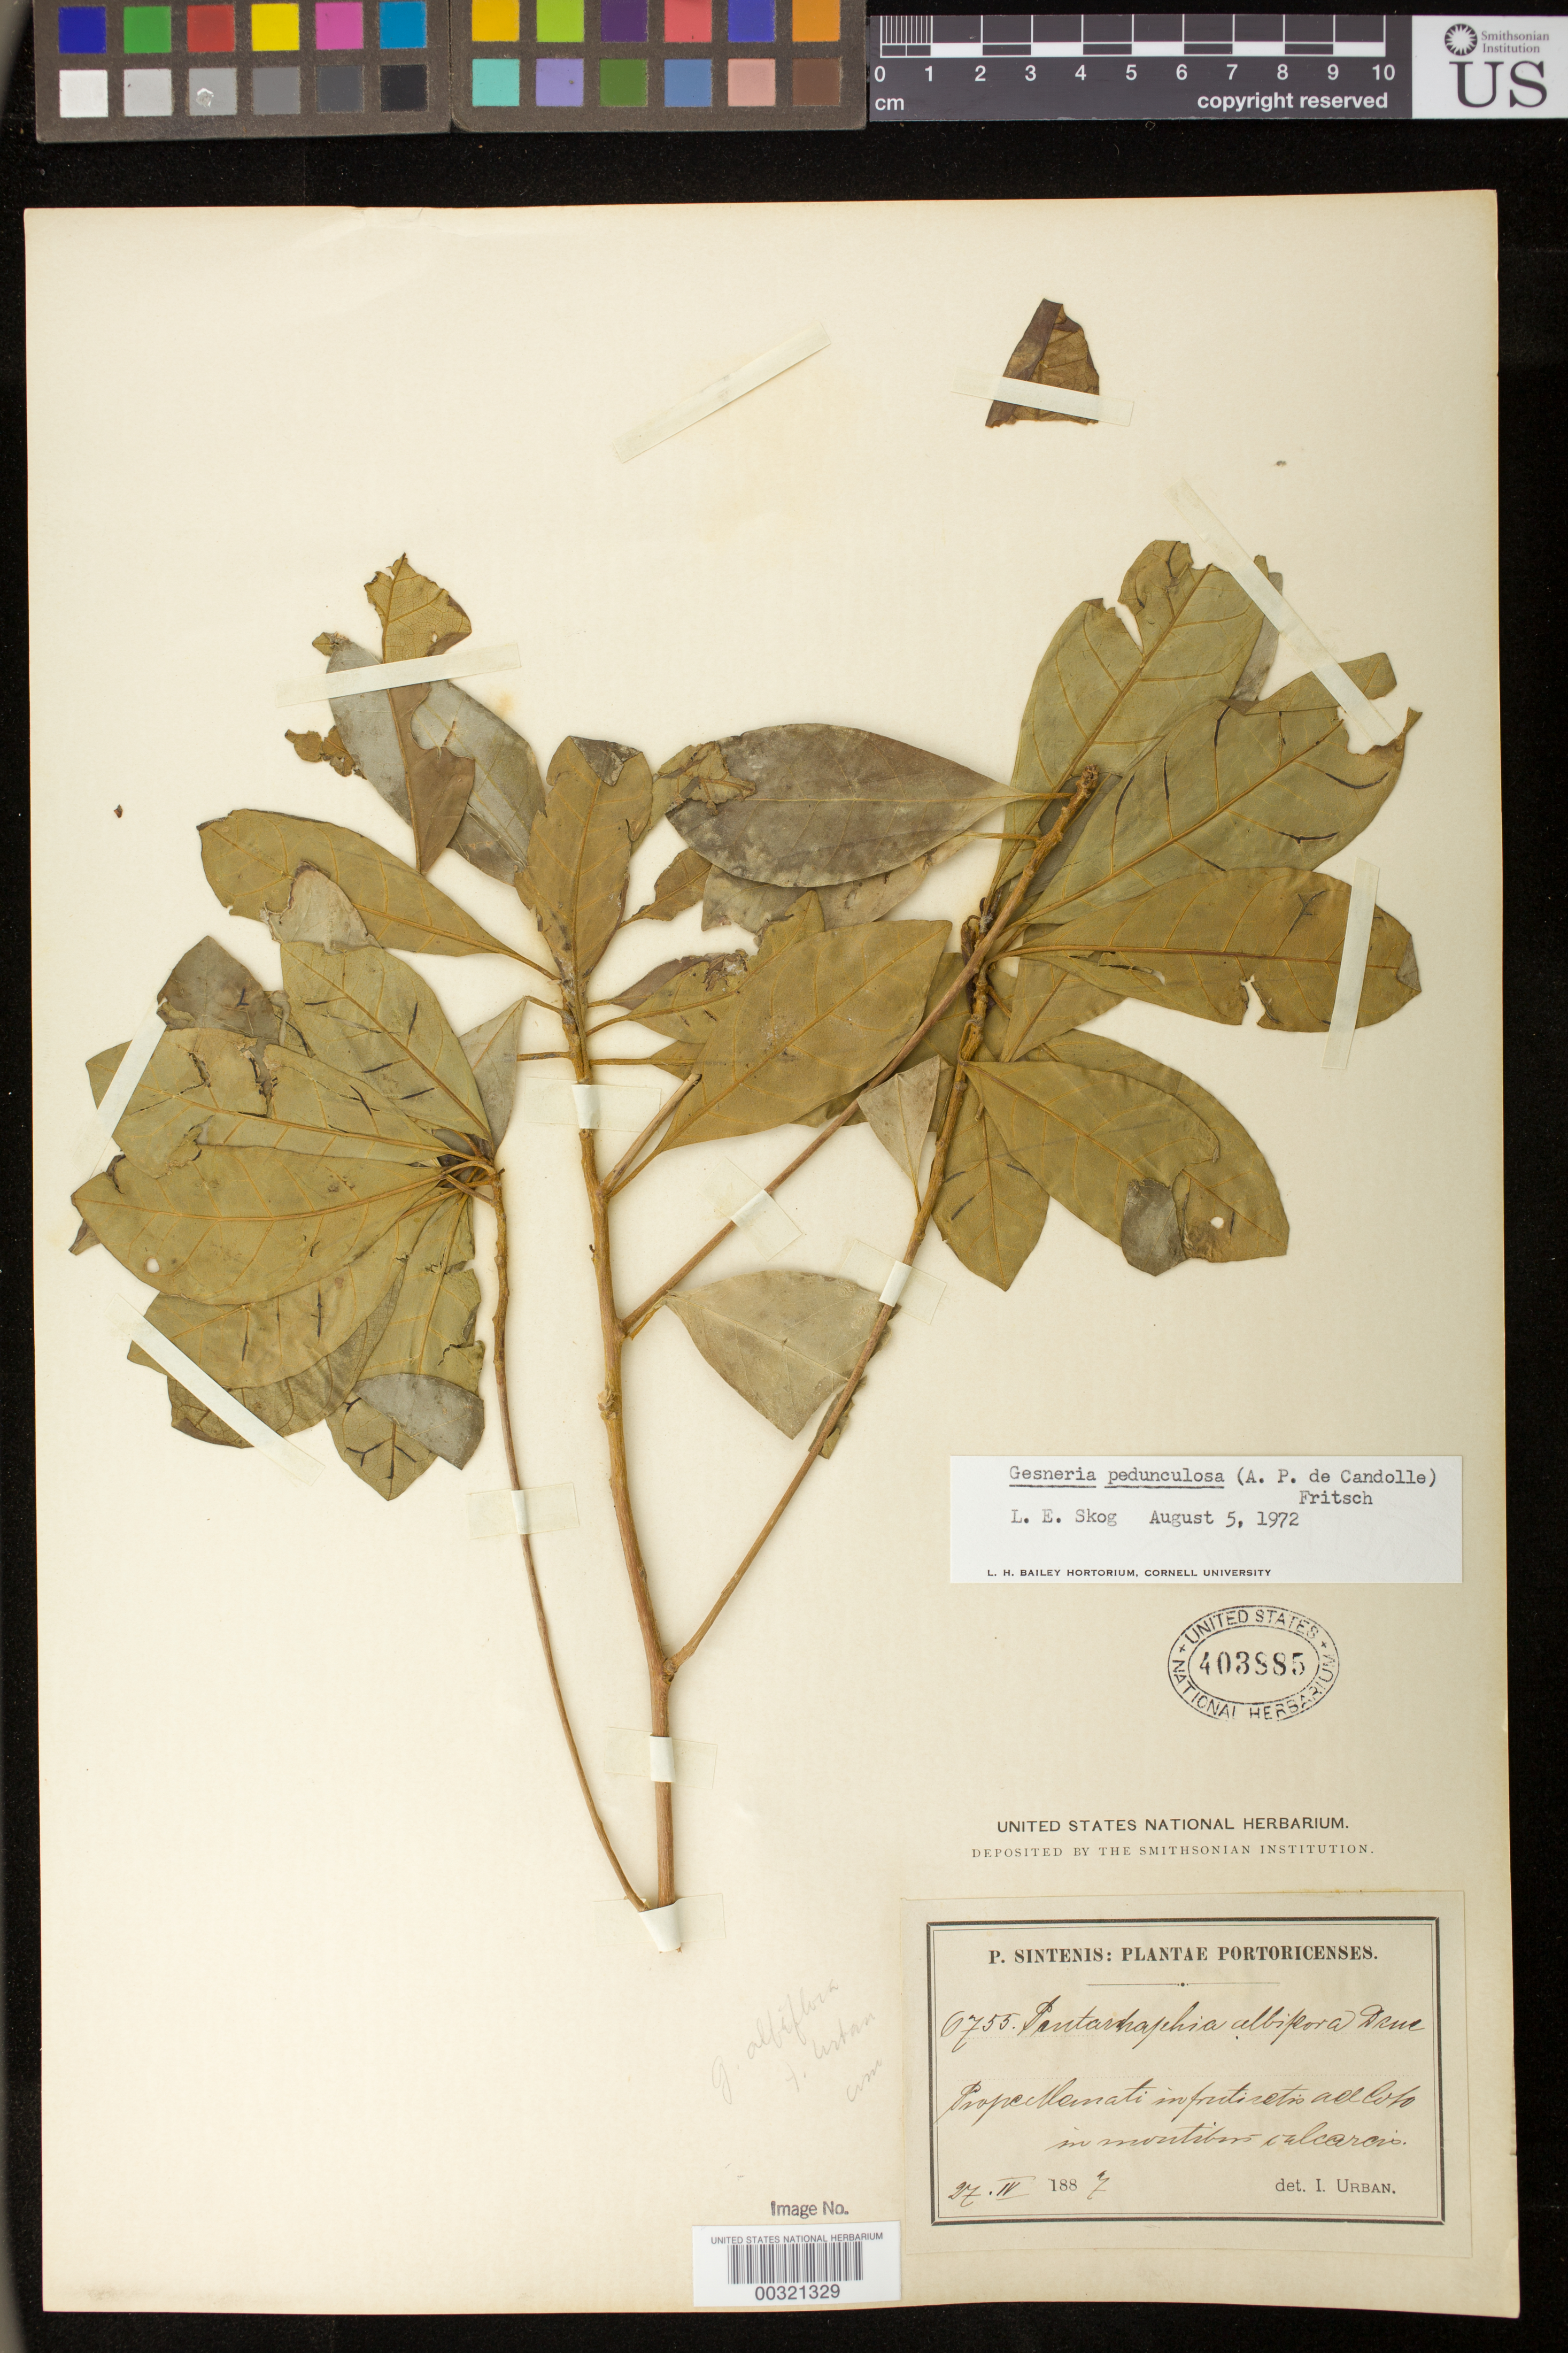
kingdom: Plantae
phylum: Tracheophyta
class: Magnoliopsida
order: Lamiales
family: Gesneriaceae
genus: Gesneria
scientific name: Gesneria pedunculosa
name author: (DC.) Fritsch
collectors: P. Sintenis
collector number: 6755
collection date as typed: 27 Apr 1887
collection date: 1887-04-27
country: Puerto Rico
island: Puerto Rico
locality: Prope Manati in fructicetis ad Coto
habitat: in montibus calcareis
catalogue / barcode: US 403885